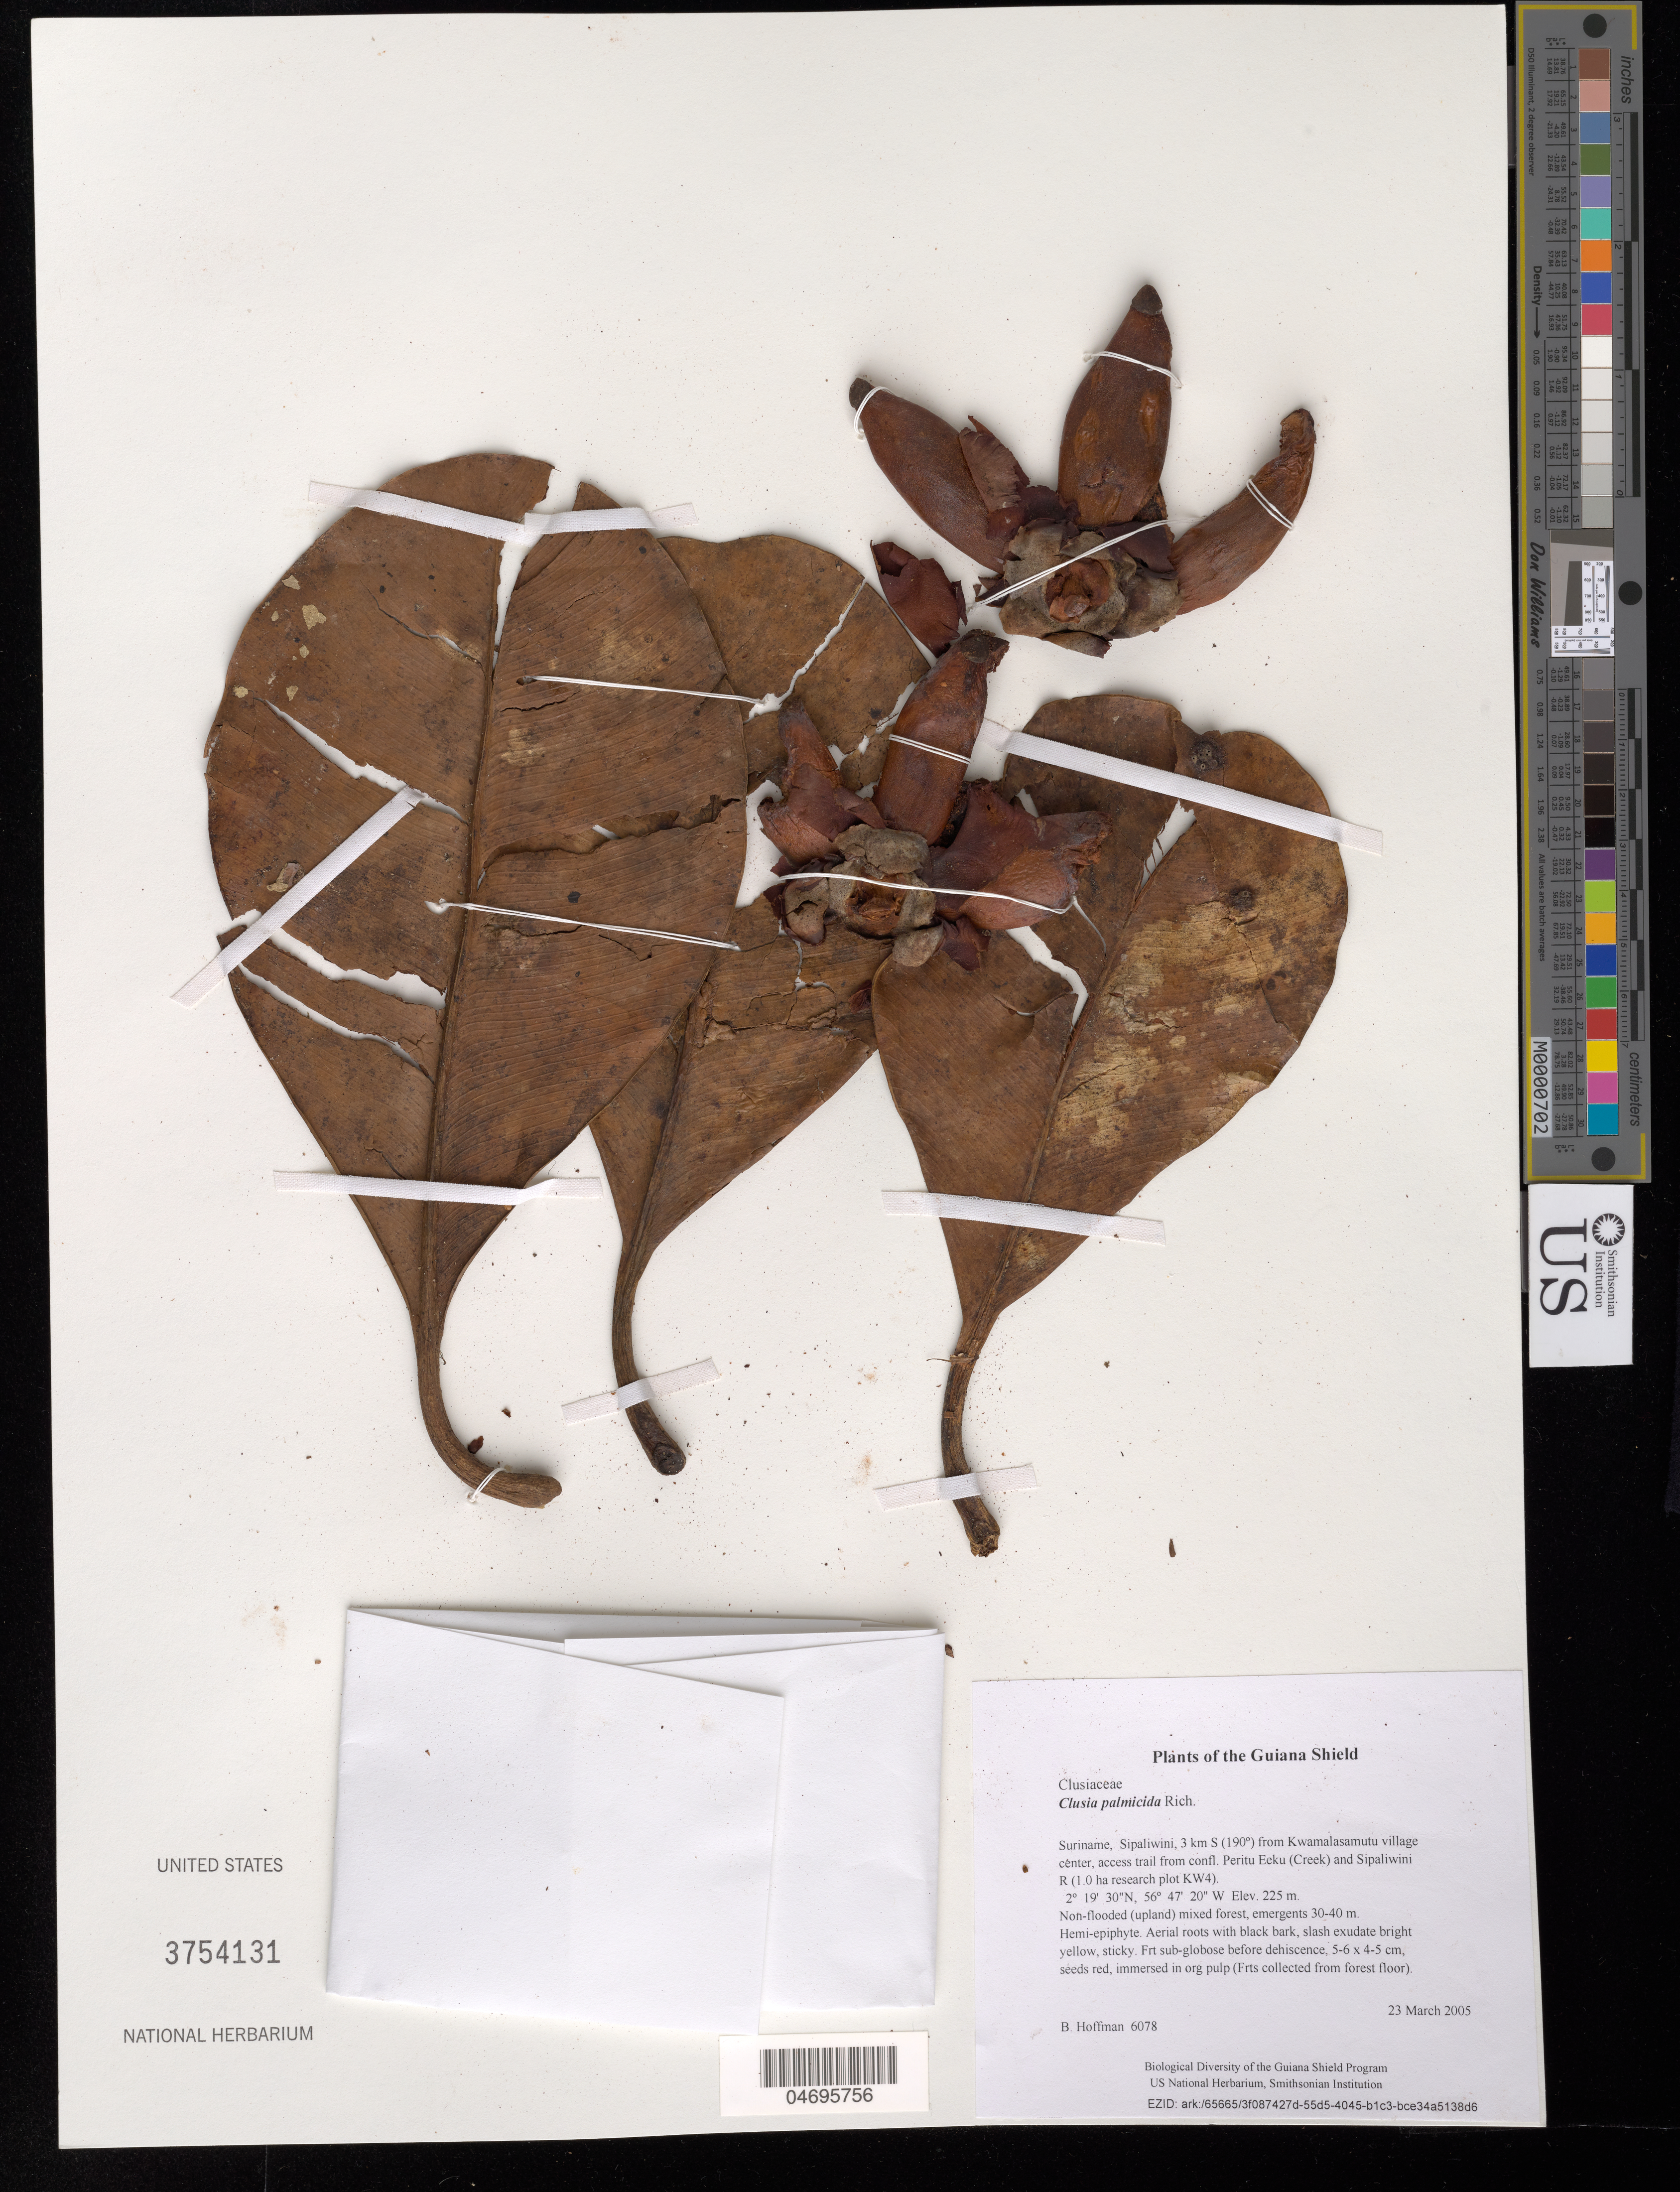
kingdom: Plantae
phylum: Tracheophyta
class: Magnoliopsida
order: Malpighiales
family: Clusiaceae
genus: Clusia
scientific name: Clusia palmicida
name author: Rich.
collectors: B. Hoffman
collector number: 6078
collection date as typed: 23 March 2005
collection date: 2005-03-23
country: Suriname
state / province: Sipaliwini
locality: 3 km S (190º) from Kwamalasamutu village center, access trail from confl. Peritu Eeku (Creek) and Sipaliwini R (1.0 ha research plot KW4)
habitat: Non-flooded (upland) mixed forest, emergents 30-40 m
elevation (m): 225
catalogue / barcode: US 3754131